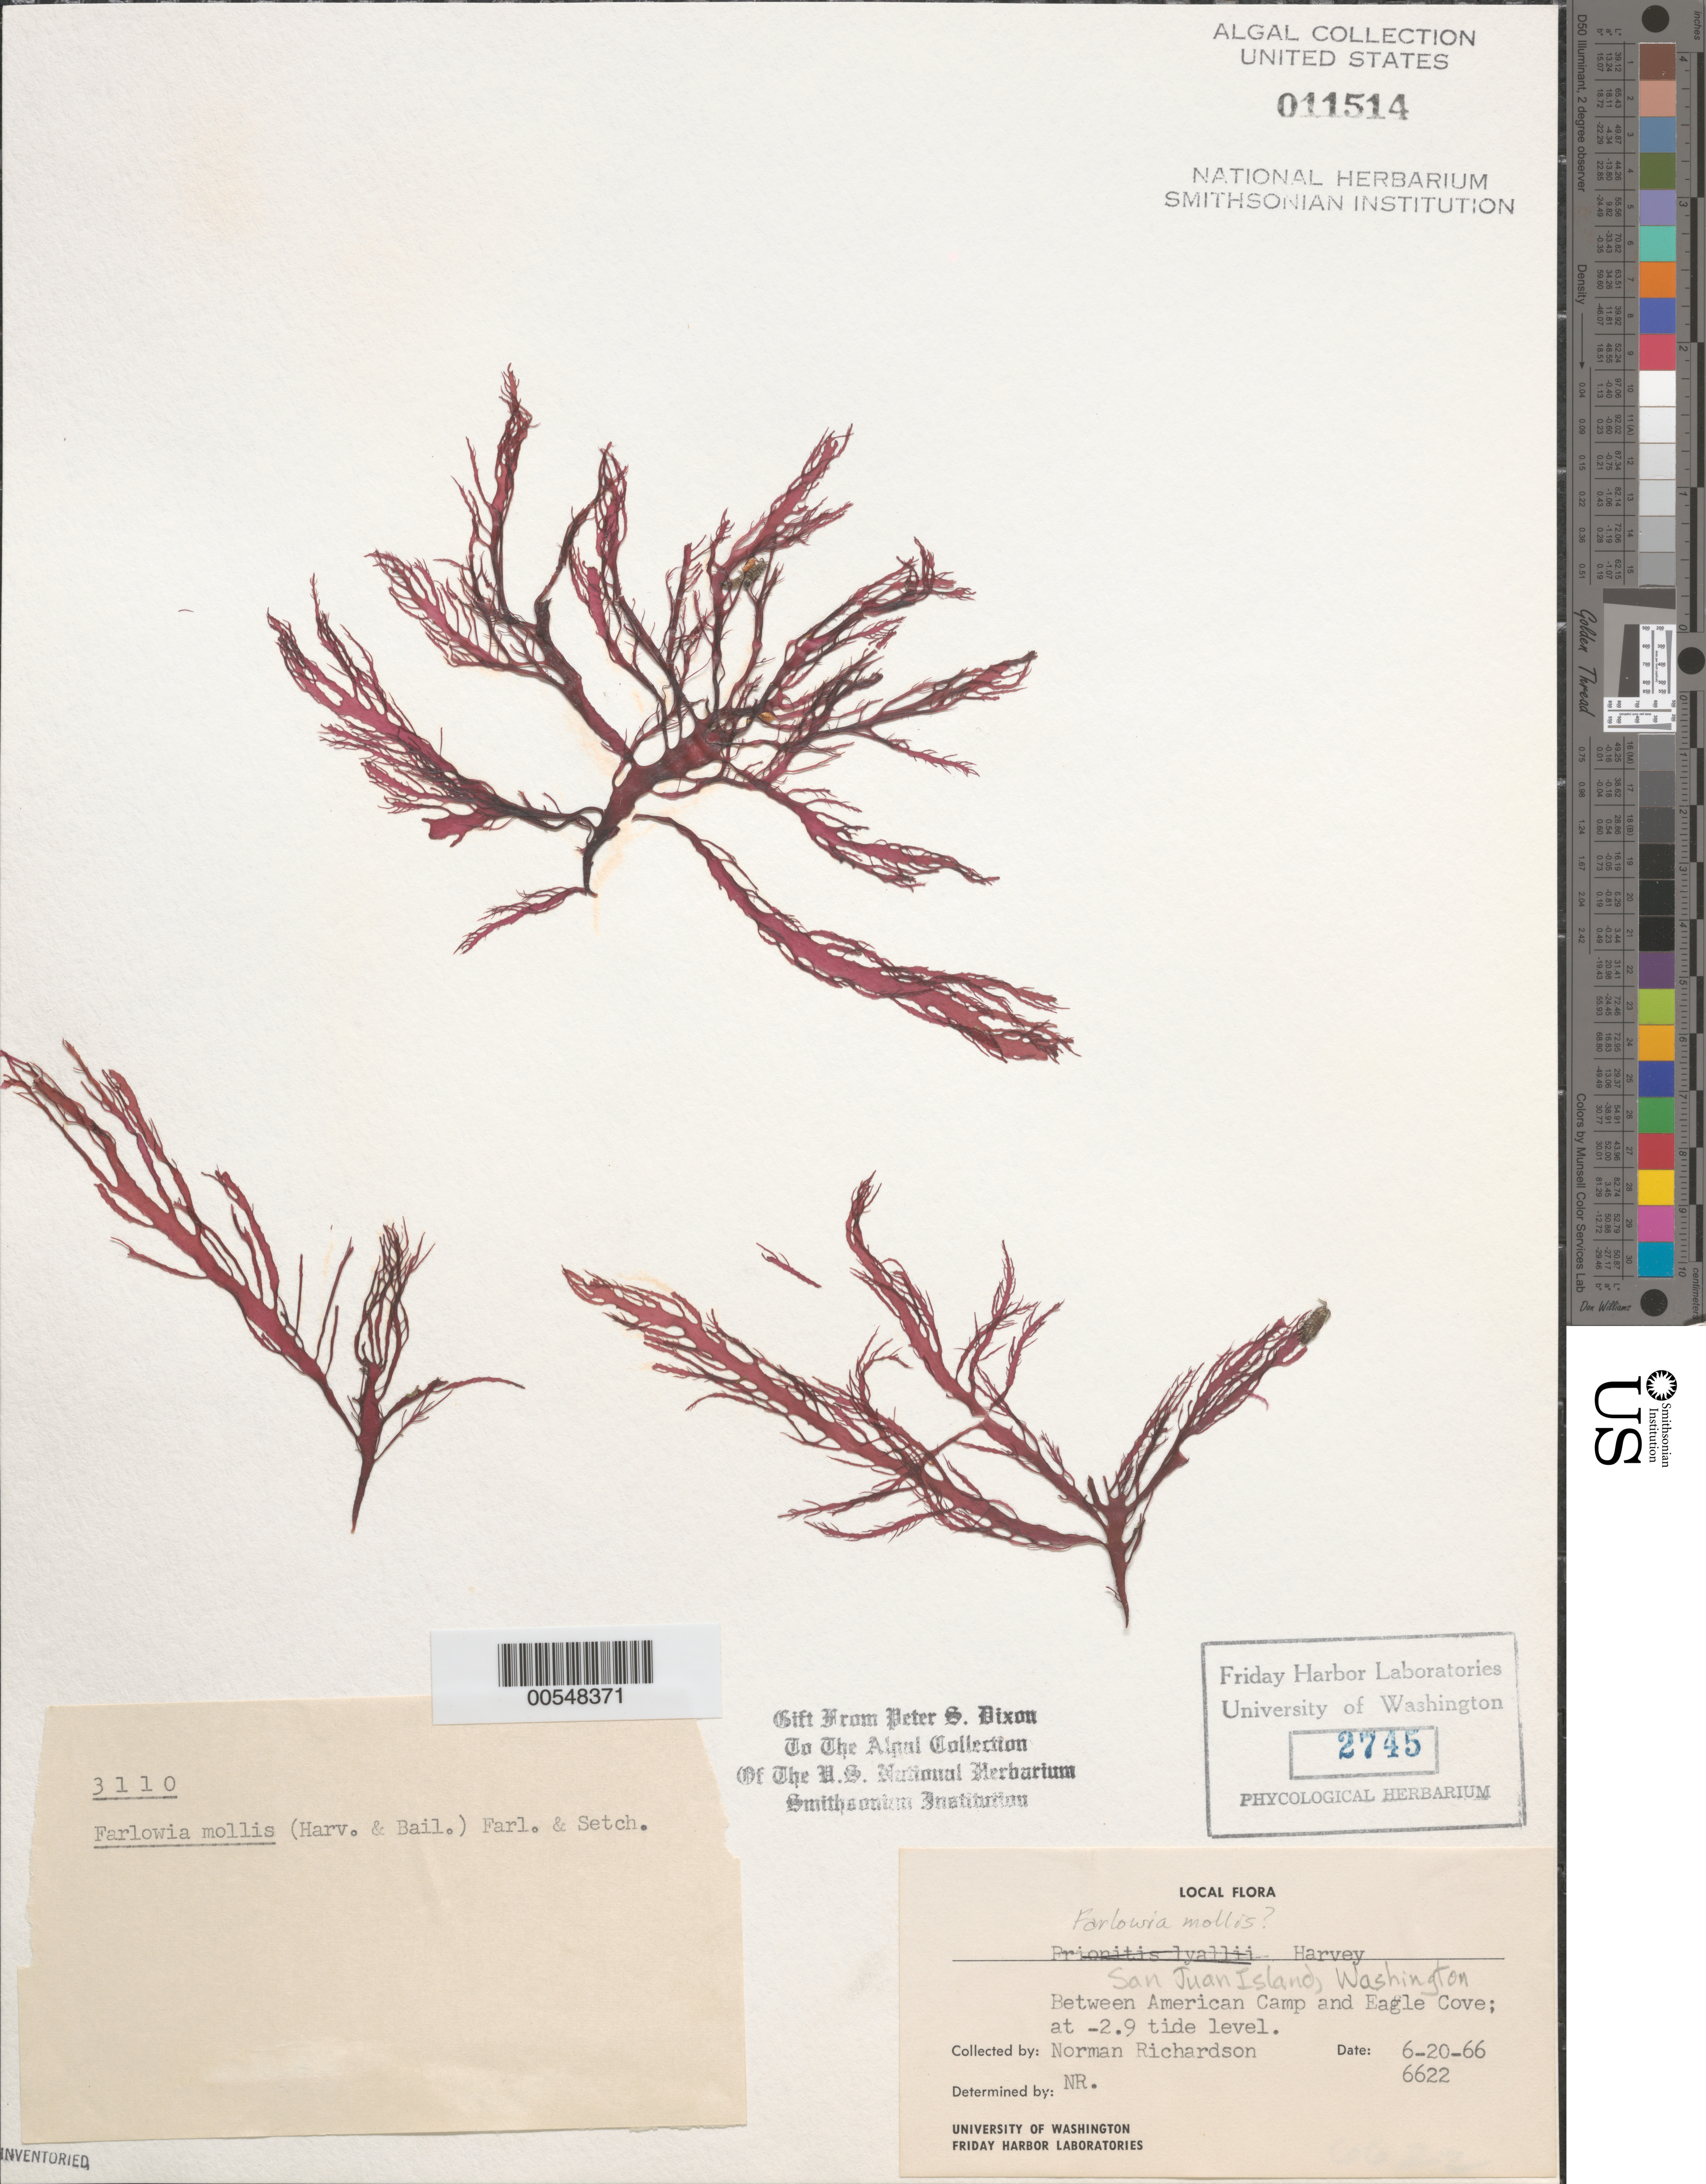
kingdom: Plantae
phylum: Rhodophyta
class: Florideophyceae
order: Gigartinales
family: Dumontiaceae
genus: Farlowia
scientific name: Farlowia mollis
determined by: Dixon, P. S.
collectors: N. Richardson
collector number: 6622 & PSD 3110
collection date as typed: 20 Jun 1966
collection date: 1966-06-20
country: United States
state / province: Washington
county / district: San Juan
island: San Juan Island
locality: Between American Camp and Eagle Cove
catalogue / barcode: US 11514